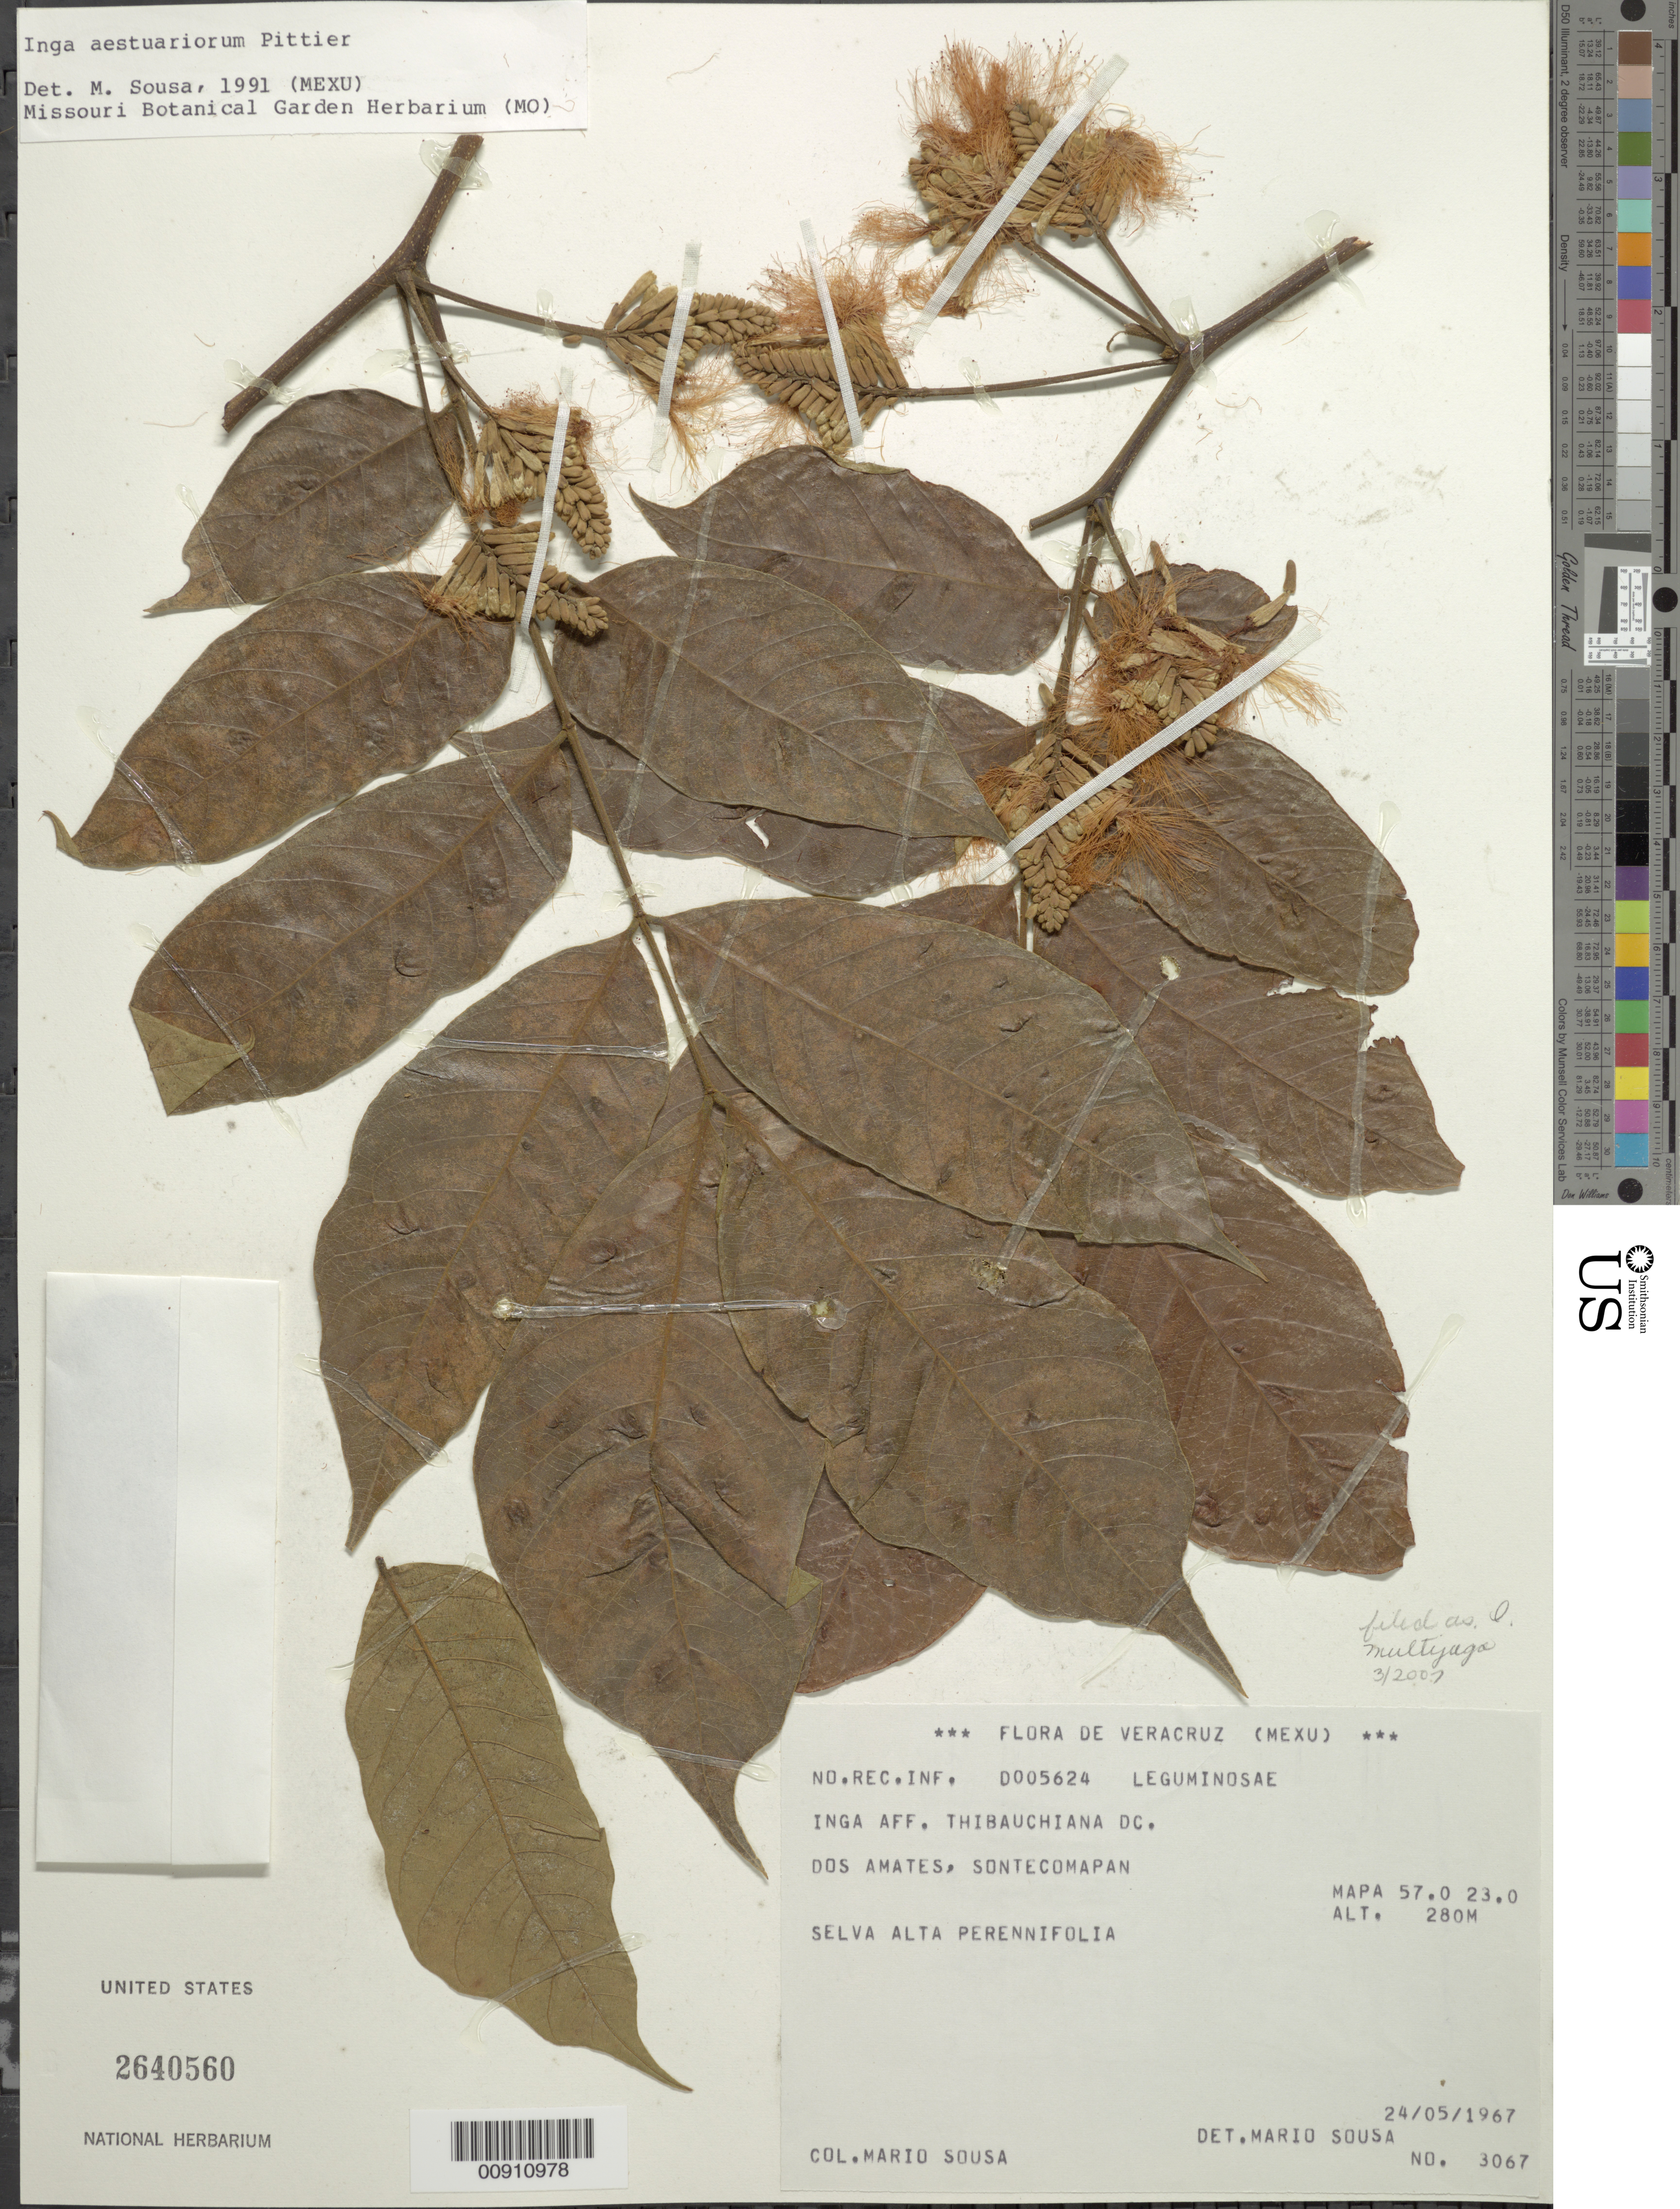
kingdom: Plantae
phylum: Tracheophyta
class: Magnoliopsida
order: Fabales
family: Fabaceae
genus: Inga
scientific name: Inga multijuga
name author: Benth.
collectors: M. Sousa S.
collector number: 3067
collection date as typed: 24 May 1967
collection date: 1967-05-24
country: Mexico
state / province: Veracruz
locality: Dos Amates, Sontecomapan, Veracruz. Mapa 57.0 23.0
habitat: Selva alta perennifolia.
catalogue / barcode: US 2640560